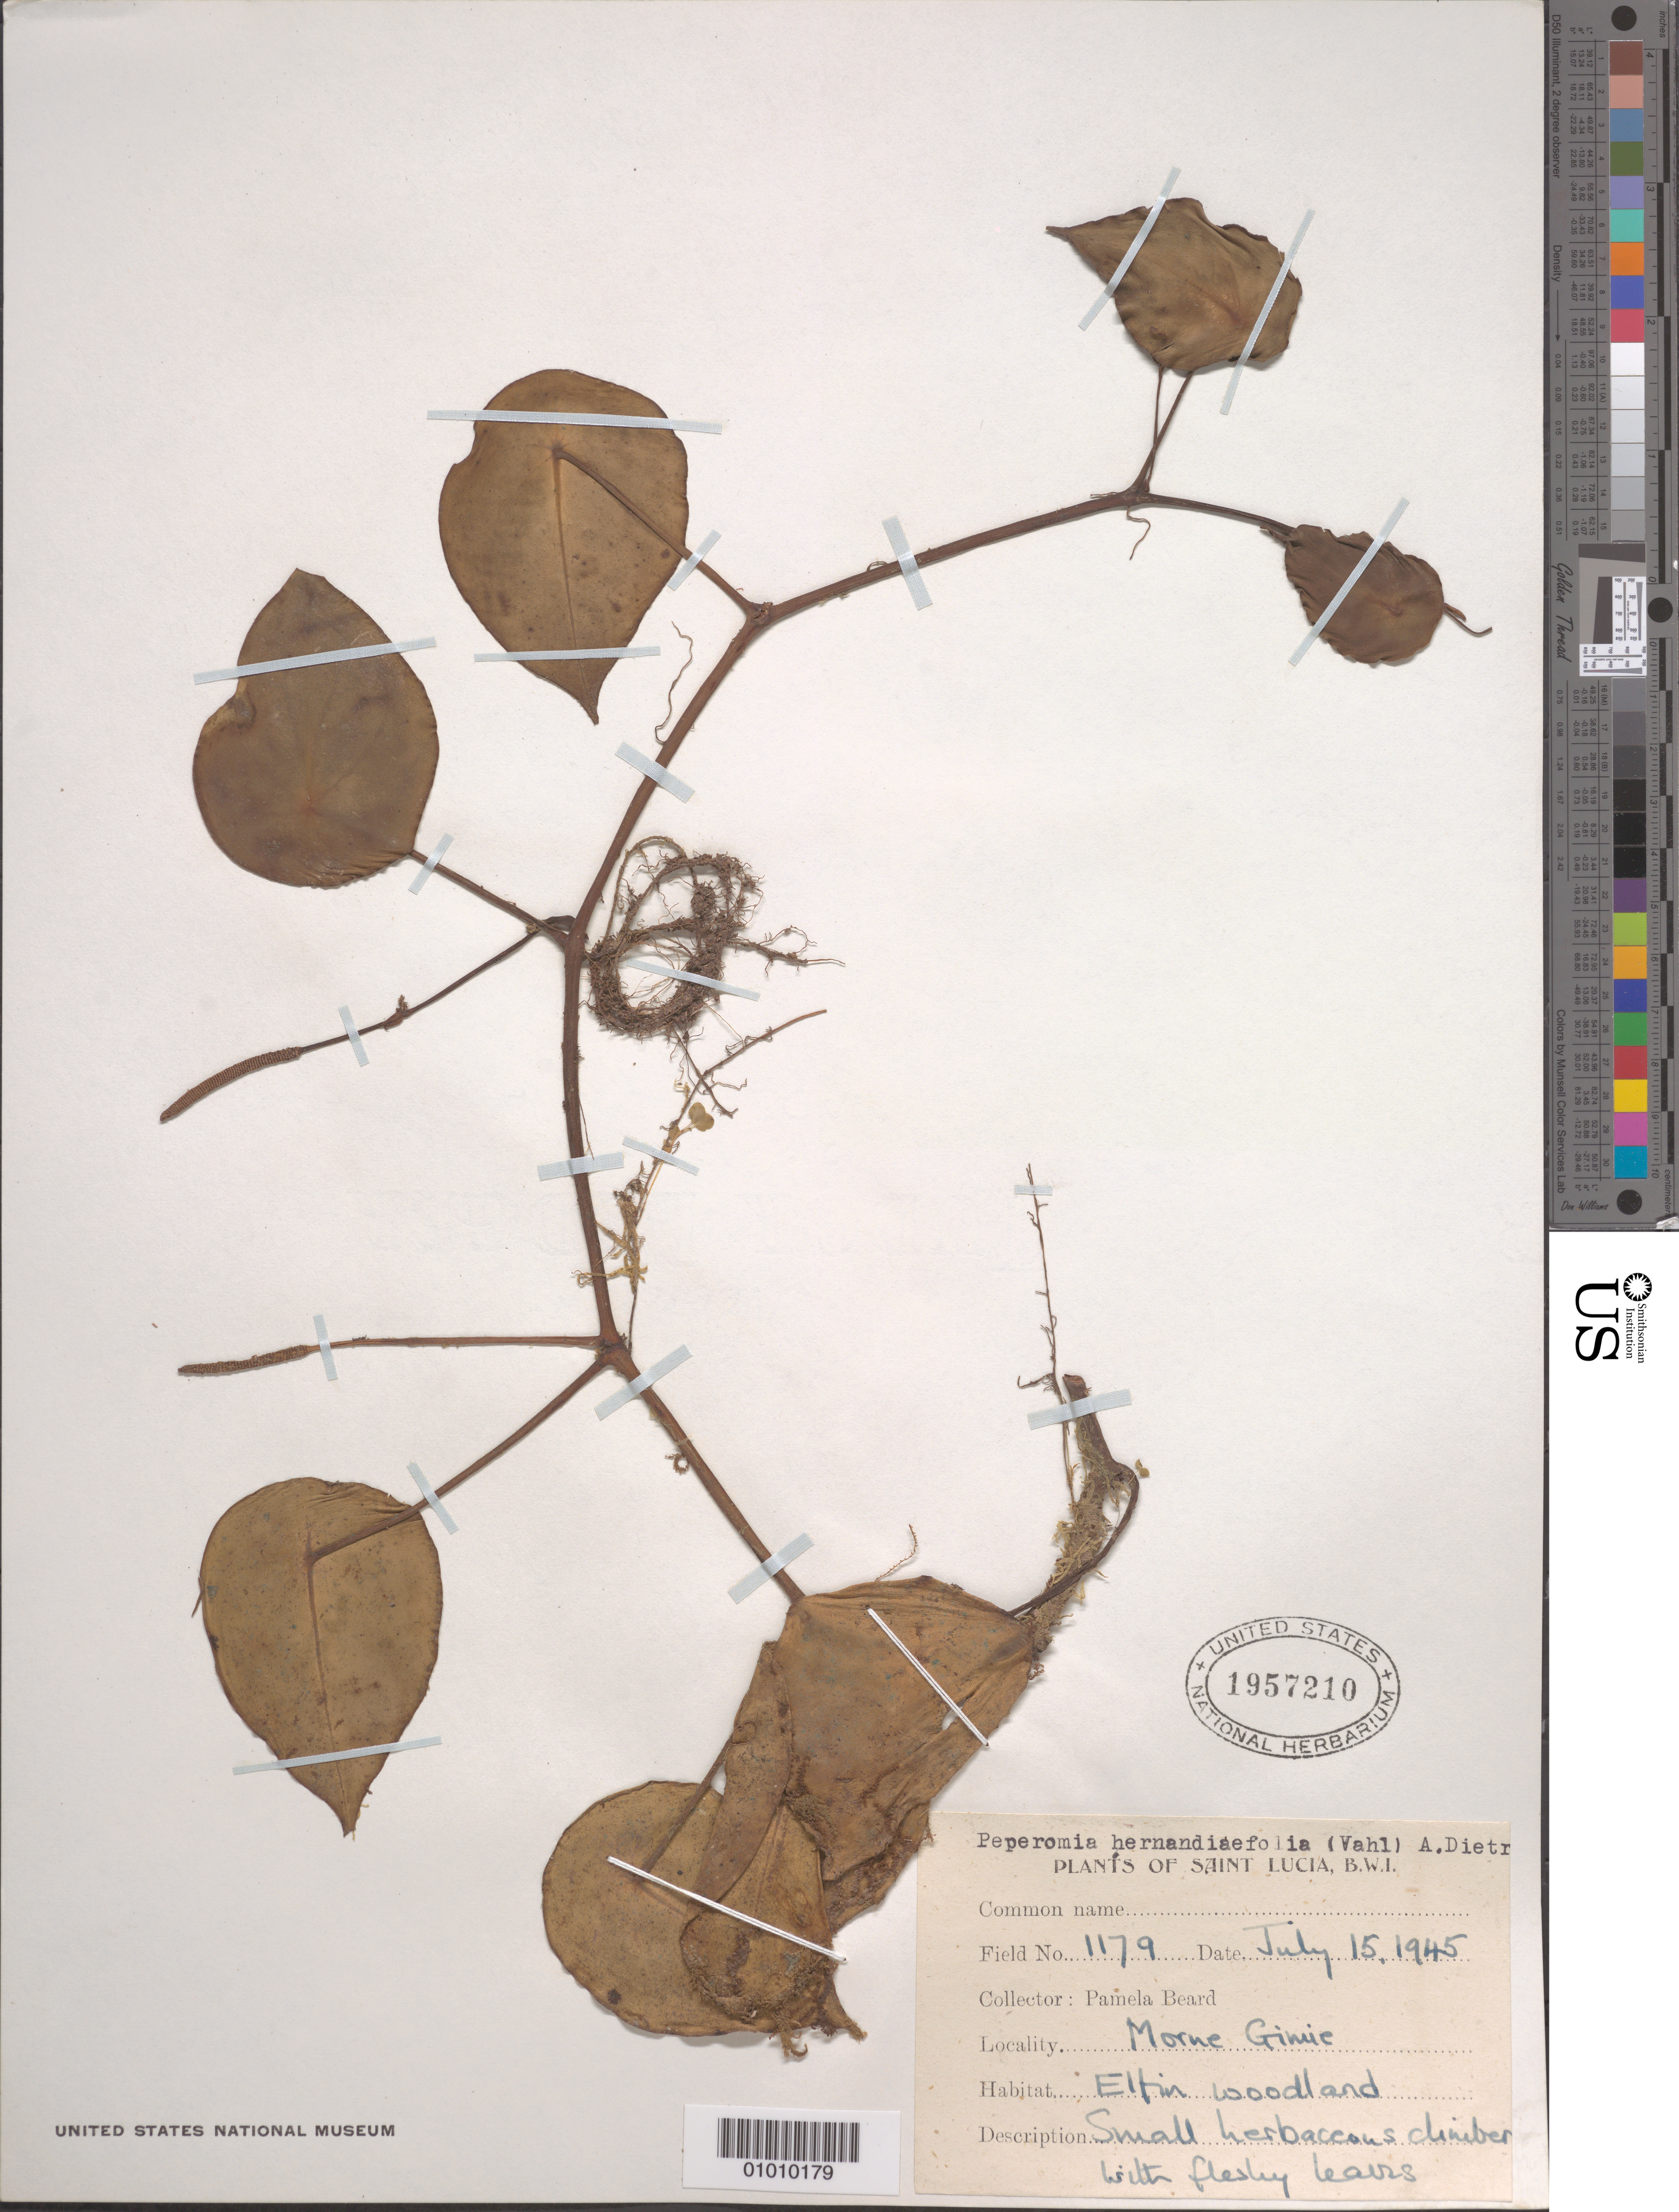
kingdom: Plantae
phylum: Tracheophyta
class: Magnoliopsida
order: Piperales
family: Piperaceae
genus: Peperomia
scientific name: Peperomia hernandiifolia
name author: (Vahl) A. Dietr.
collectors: P. Beard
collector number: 1179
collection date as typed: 15 Jul 1945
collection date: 1945-07-15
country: St. Lucia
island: St. Lucia I.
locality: Morue Gimie. Woodland.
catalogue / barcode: US 1957210